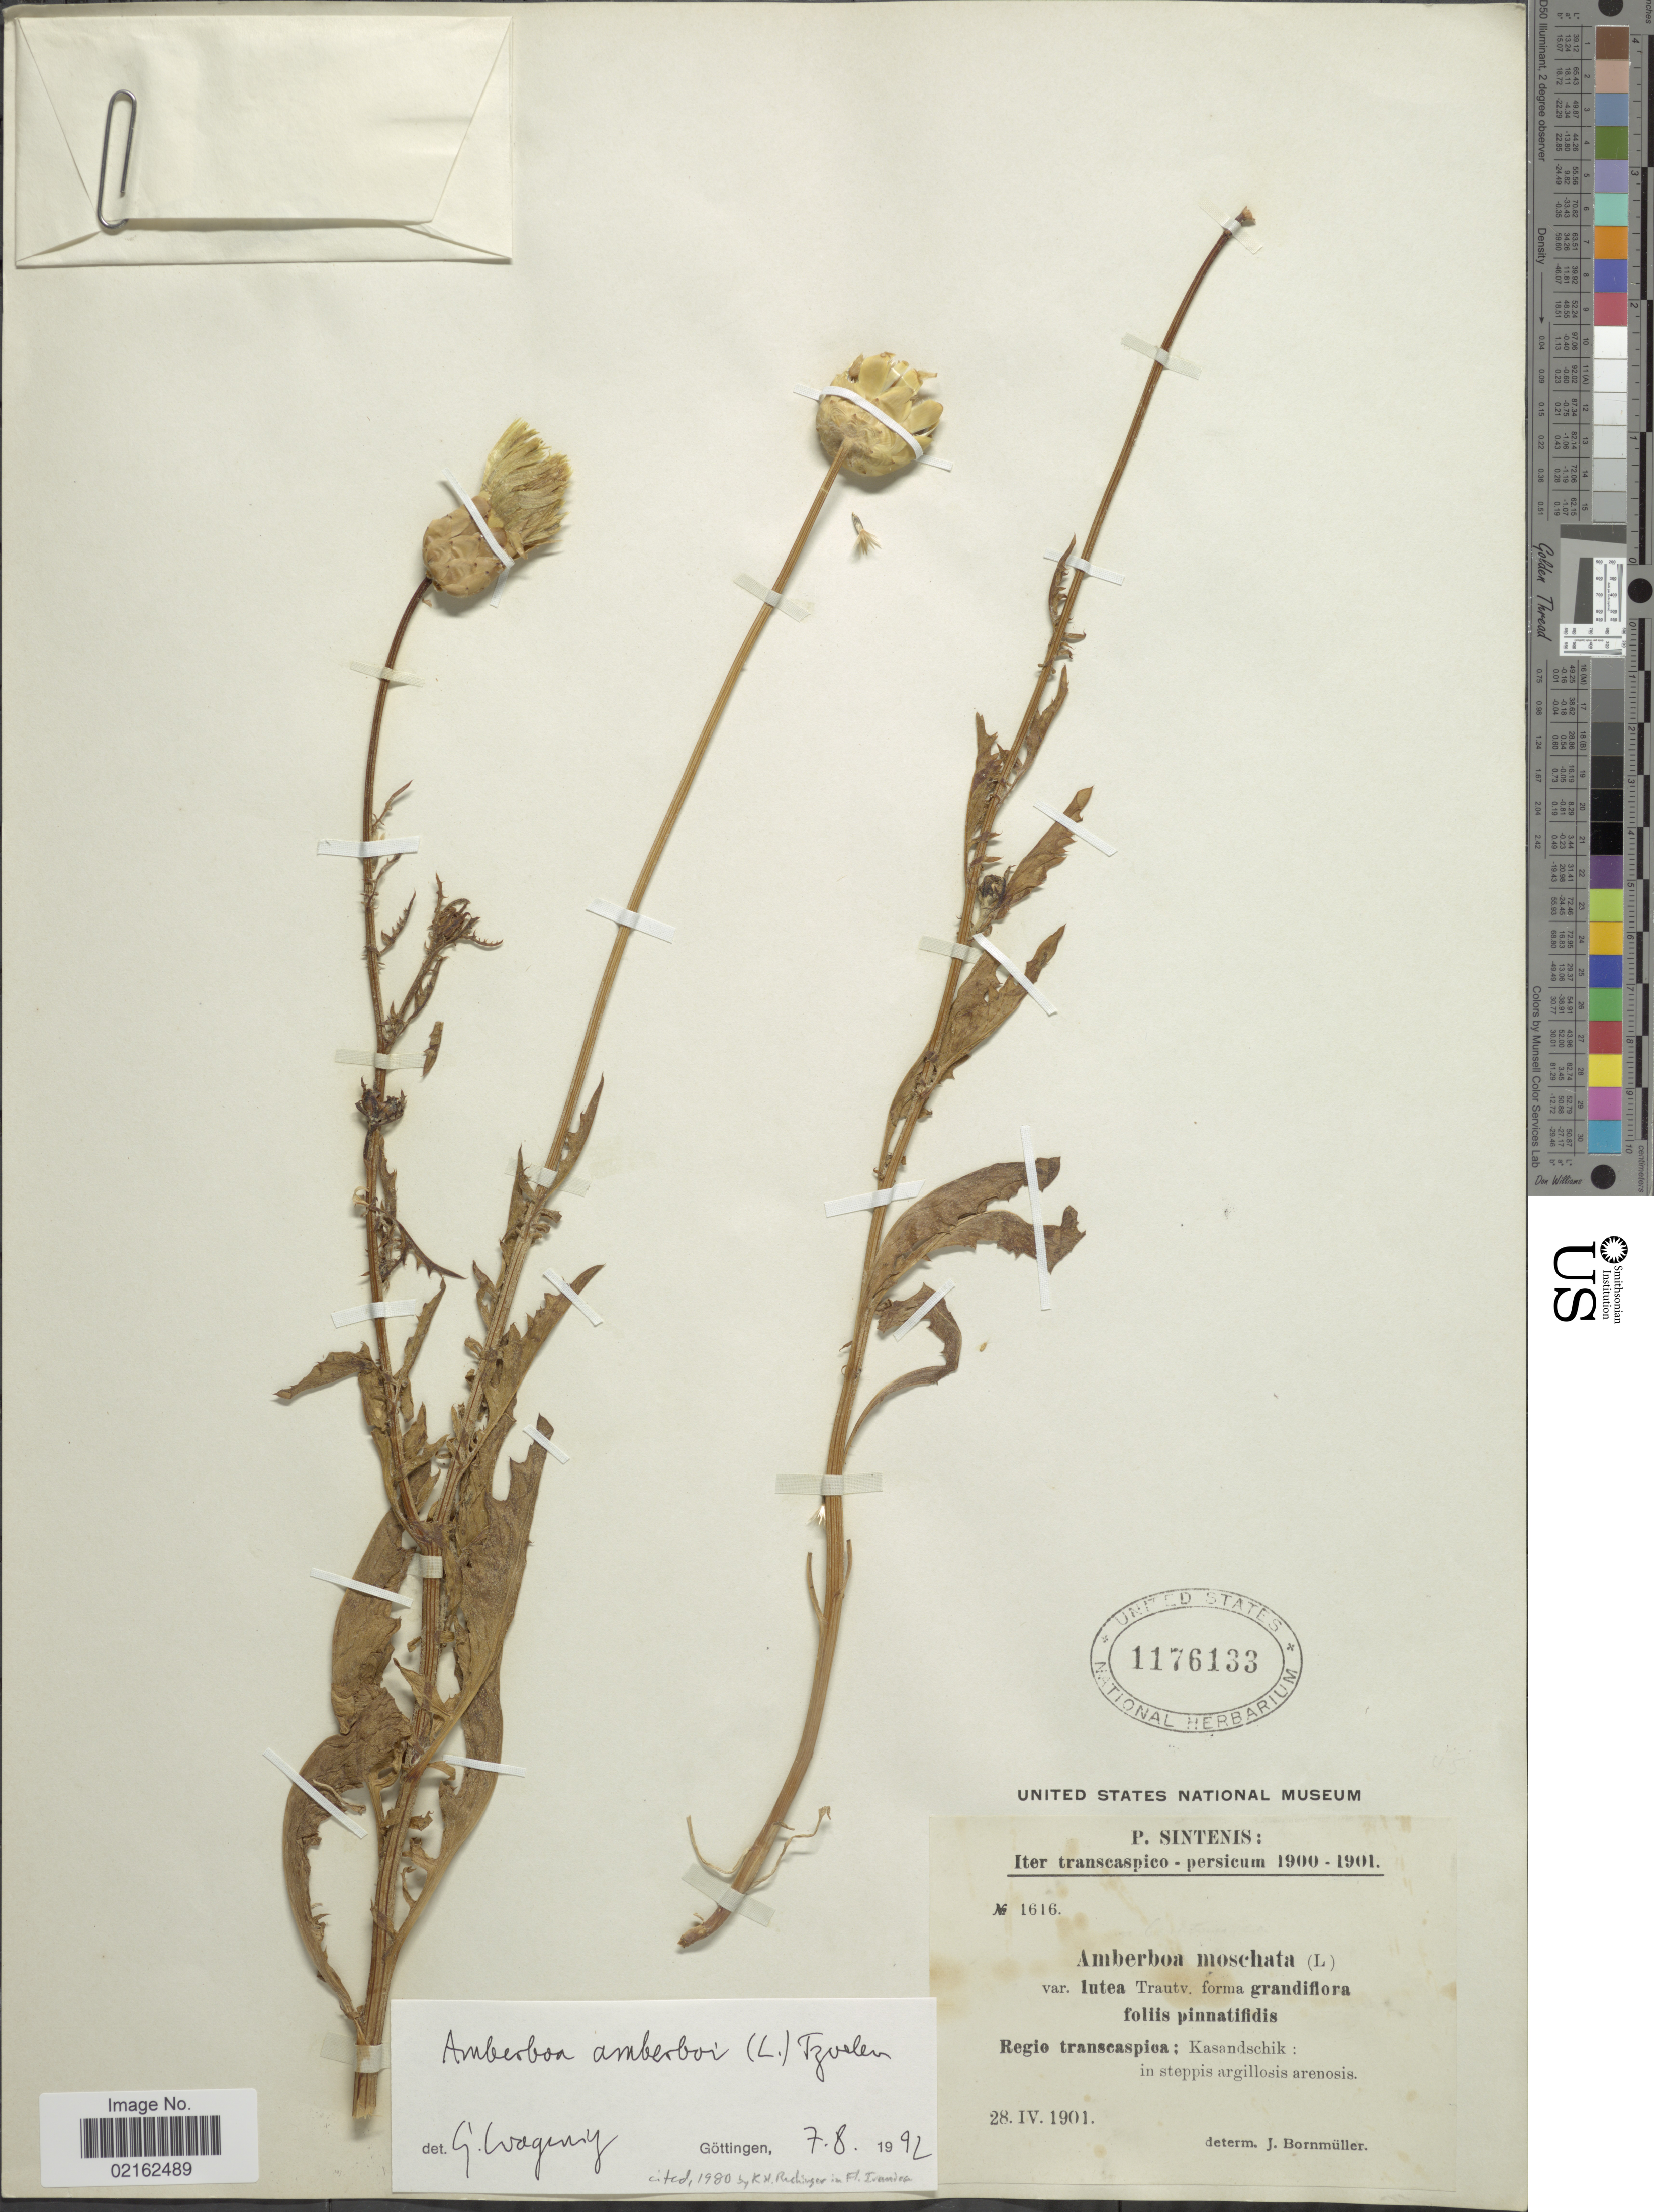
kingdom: Plantae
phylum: Tracheophyta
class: Magnoliopsida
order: Asterales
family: Asteraceae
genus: Amberboa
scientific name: Amberboa amberboi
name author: (L.) Tzvelev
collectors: P. Sintenis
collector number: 1616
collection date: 1901-04-28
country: Iran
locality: Transcaspico-persicum, Regio transcaspica, Kasandschik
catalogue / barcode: US 1176133